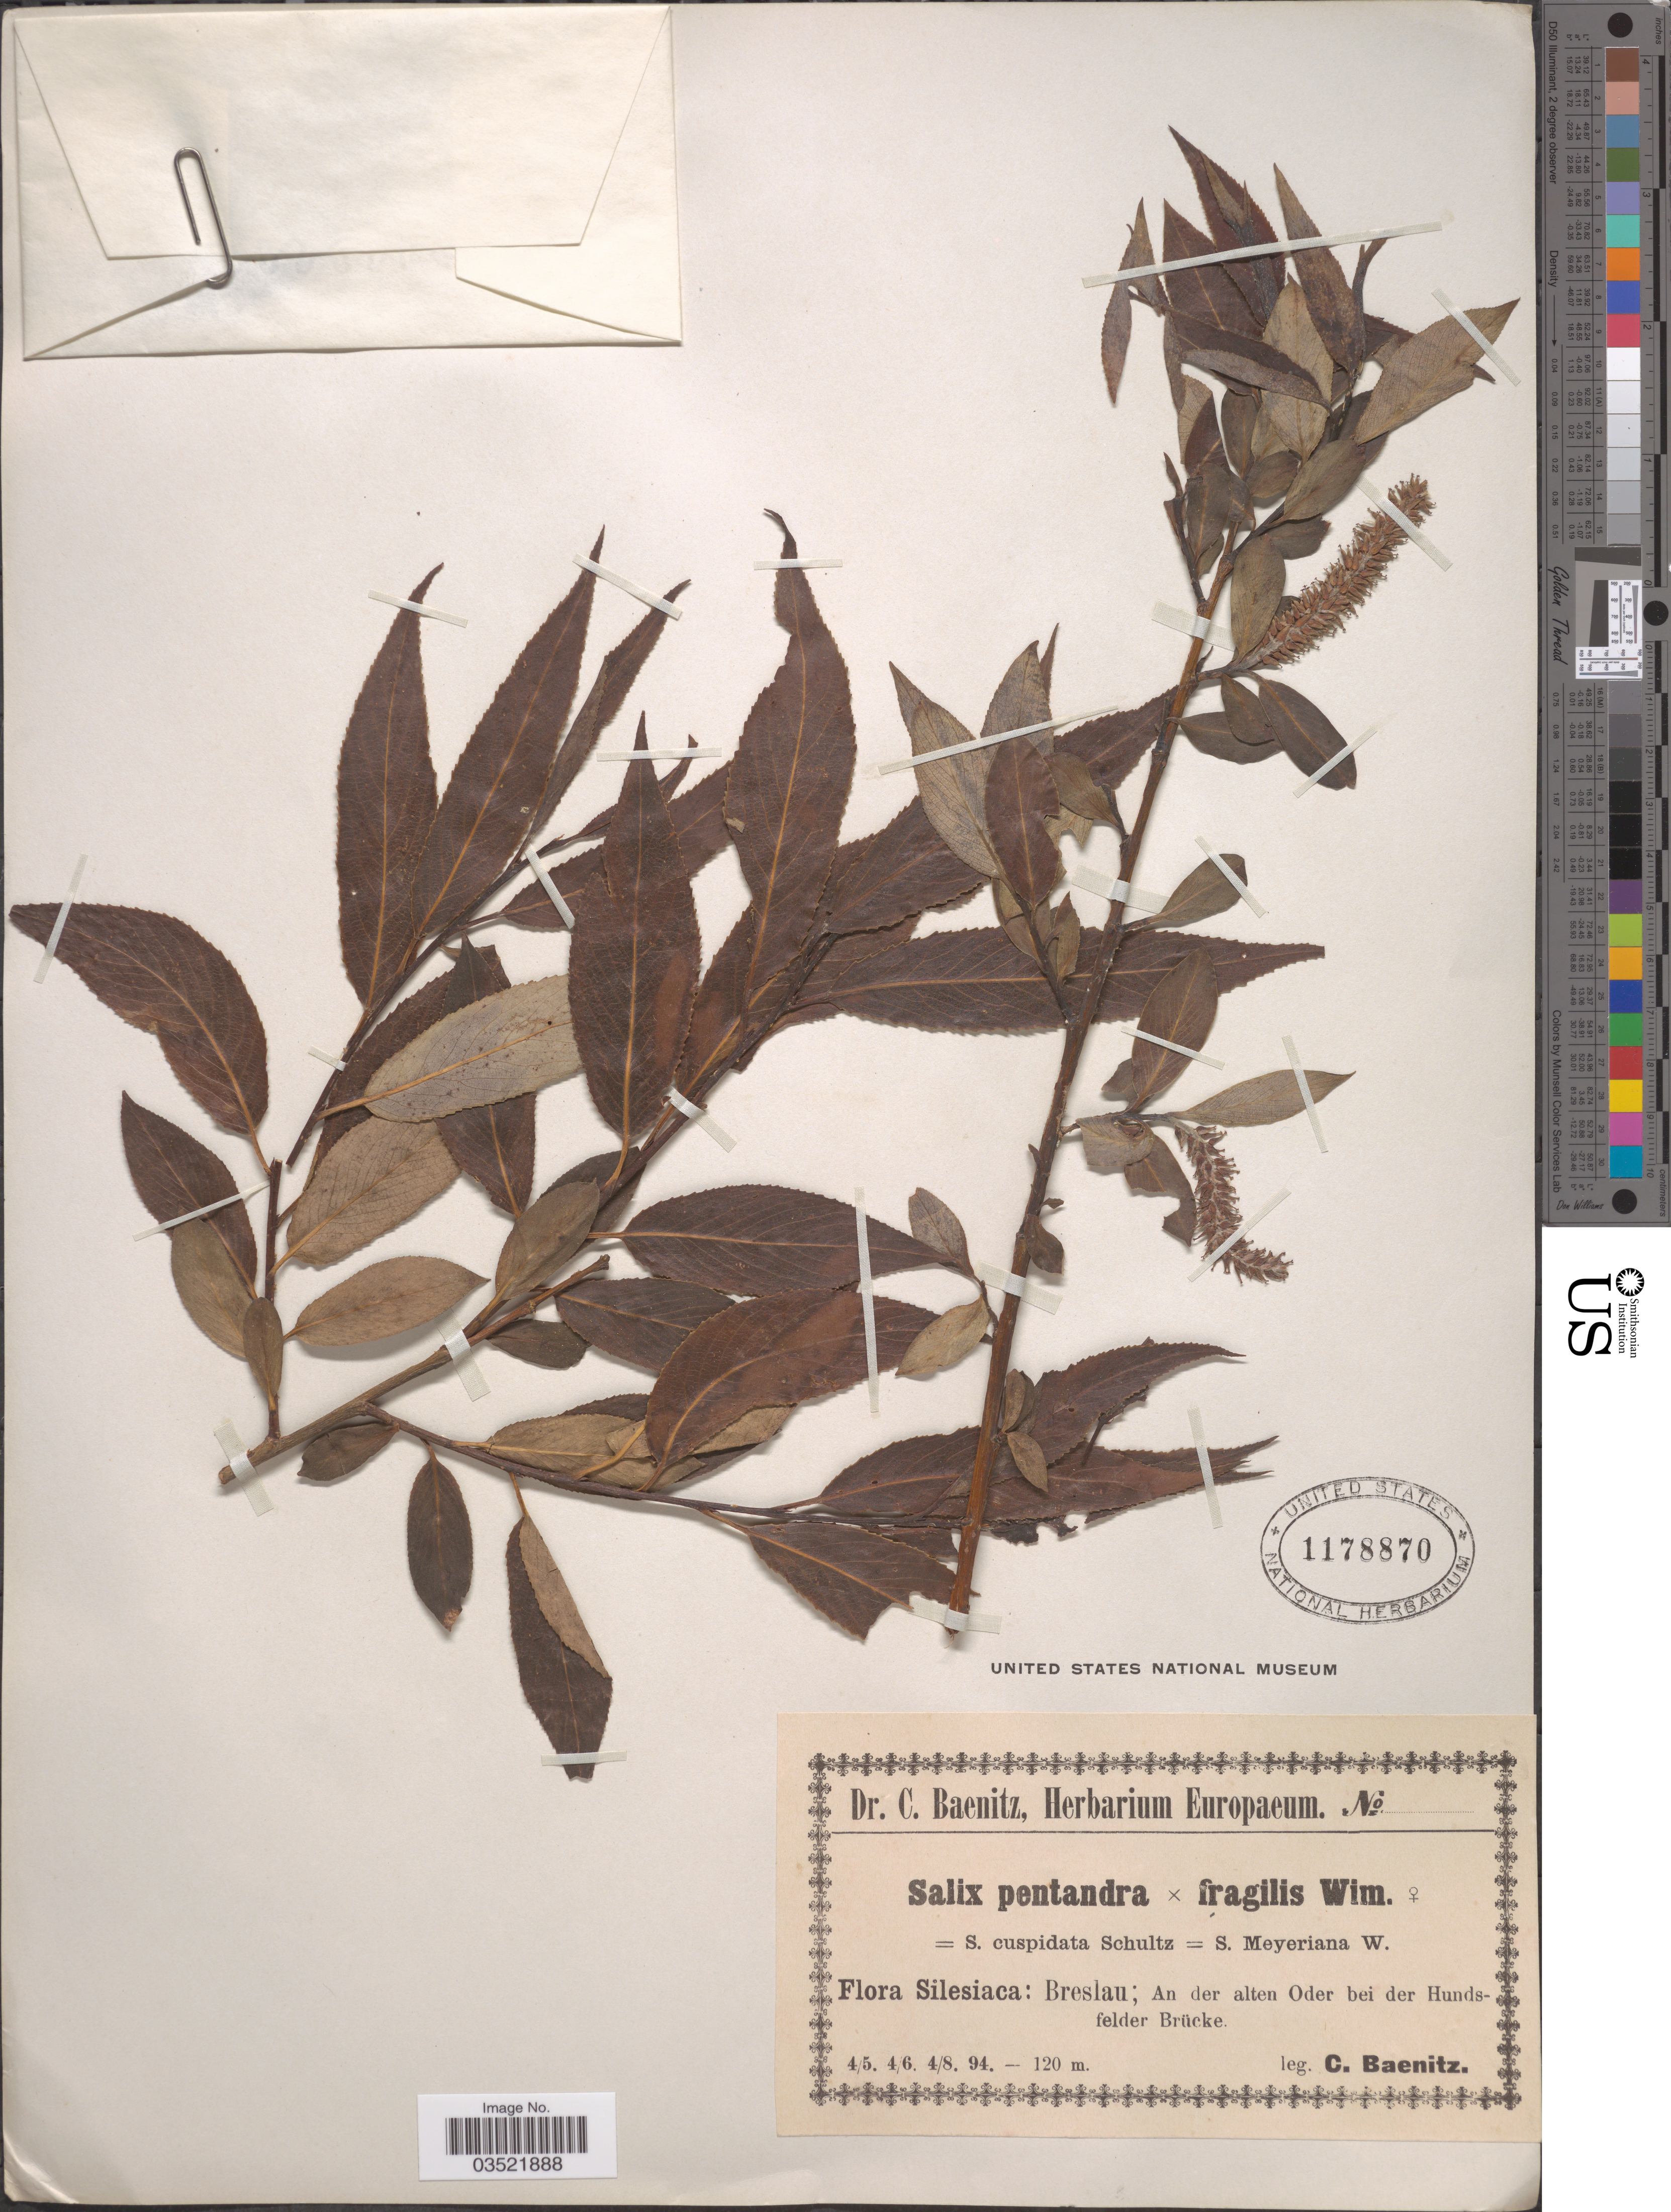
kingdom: Plantae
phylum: Tracheophyta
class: Magnoliopsida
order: Malpighiales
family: Salicaceae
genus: Salix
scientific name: Salix cuspidata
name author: D. Don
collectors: C. G. Baenitz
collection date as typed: Transcribed d/m/y: 4/5/94 to 4/8/94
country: Poland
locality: Silesiaca: Breslau; An der alten Oder bei der Hundsfelder Brücke.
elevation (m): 120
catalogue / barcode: US 1178870